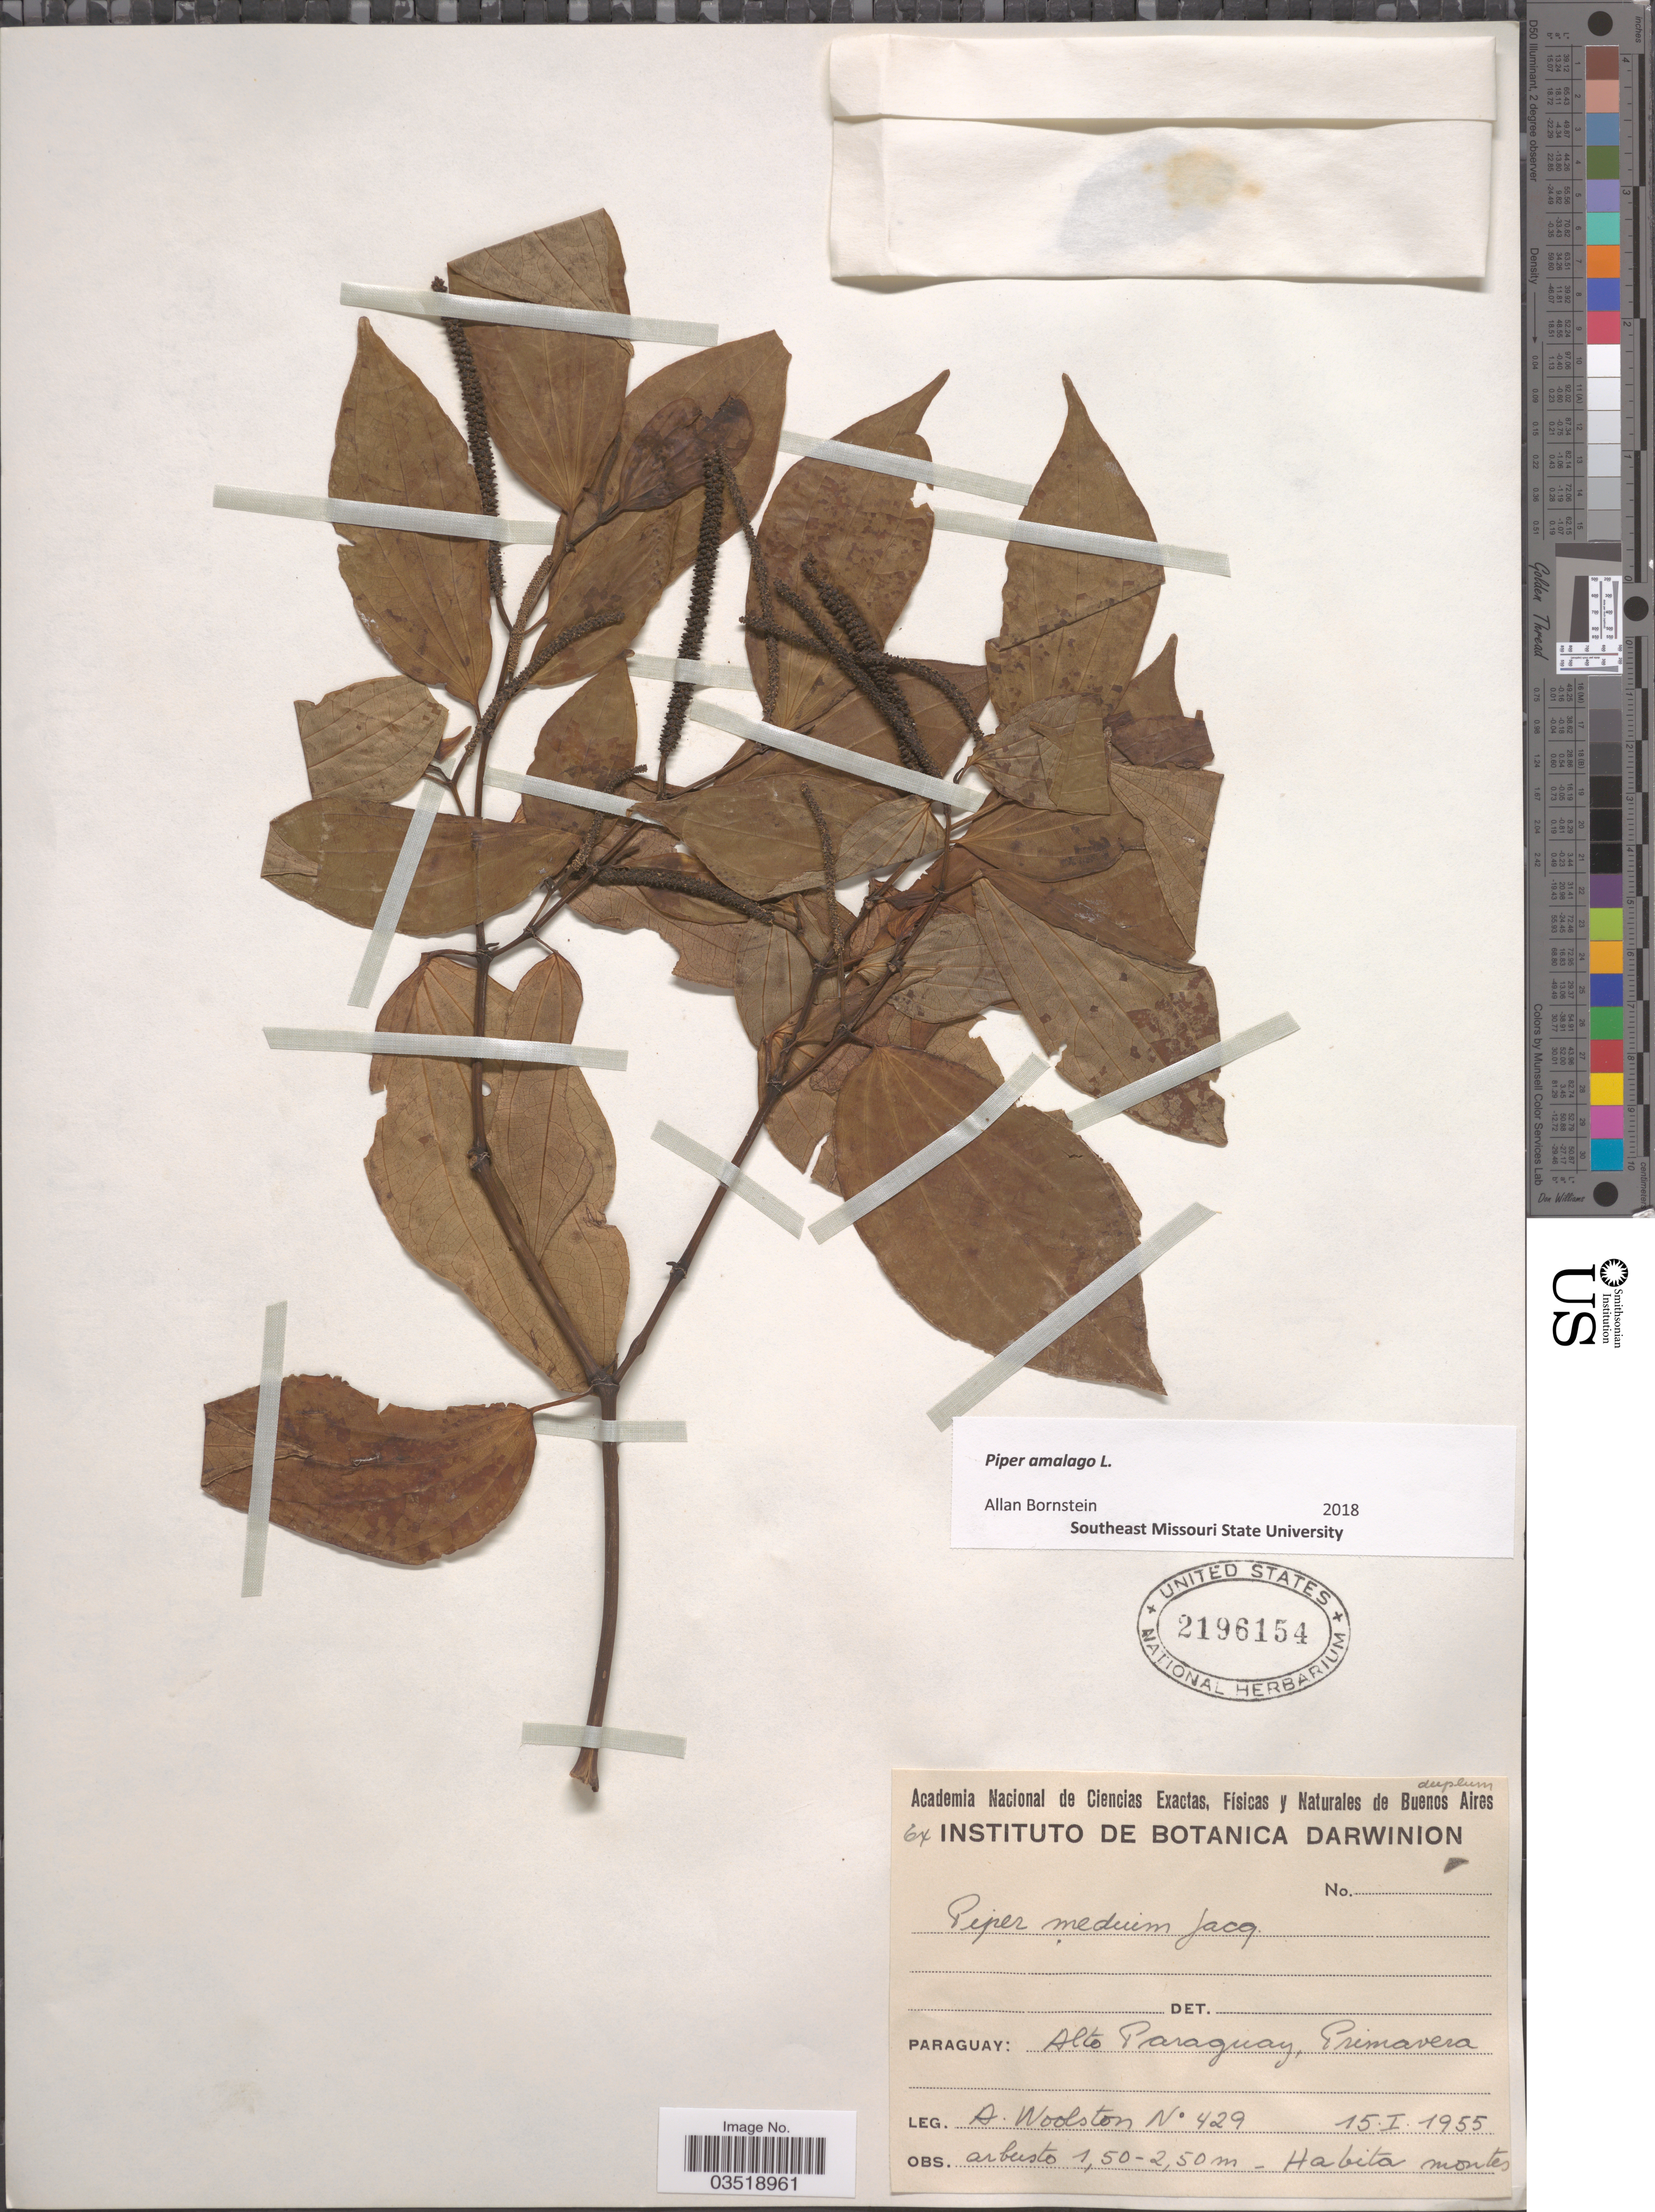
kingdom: Plantae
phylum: Tracheophyta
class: Magnoliopsida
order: Piperales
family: Piperaceae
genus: Piper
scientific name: Piper amalago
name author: L.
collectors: A. Woolston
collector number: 429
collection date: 1955-01-15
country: Paraguay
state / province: Alto Paraguay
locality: Primavera.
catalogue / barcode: US 2196154